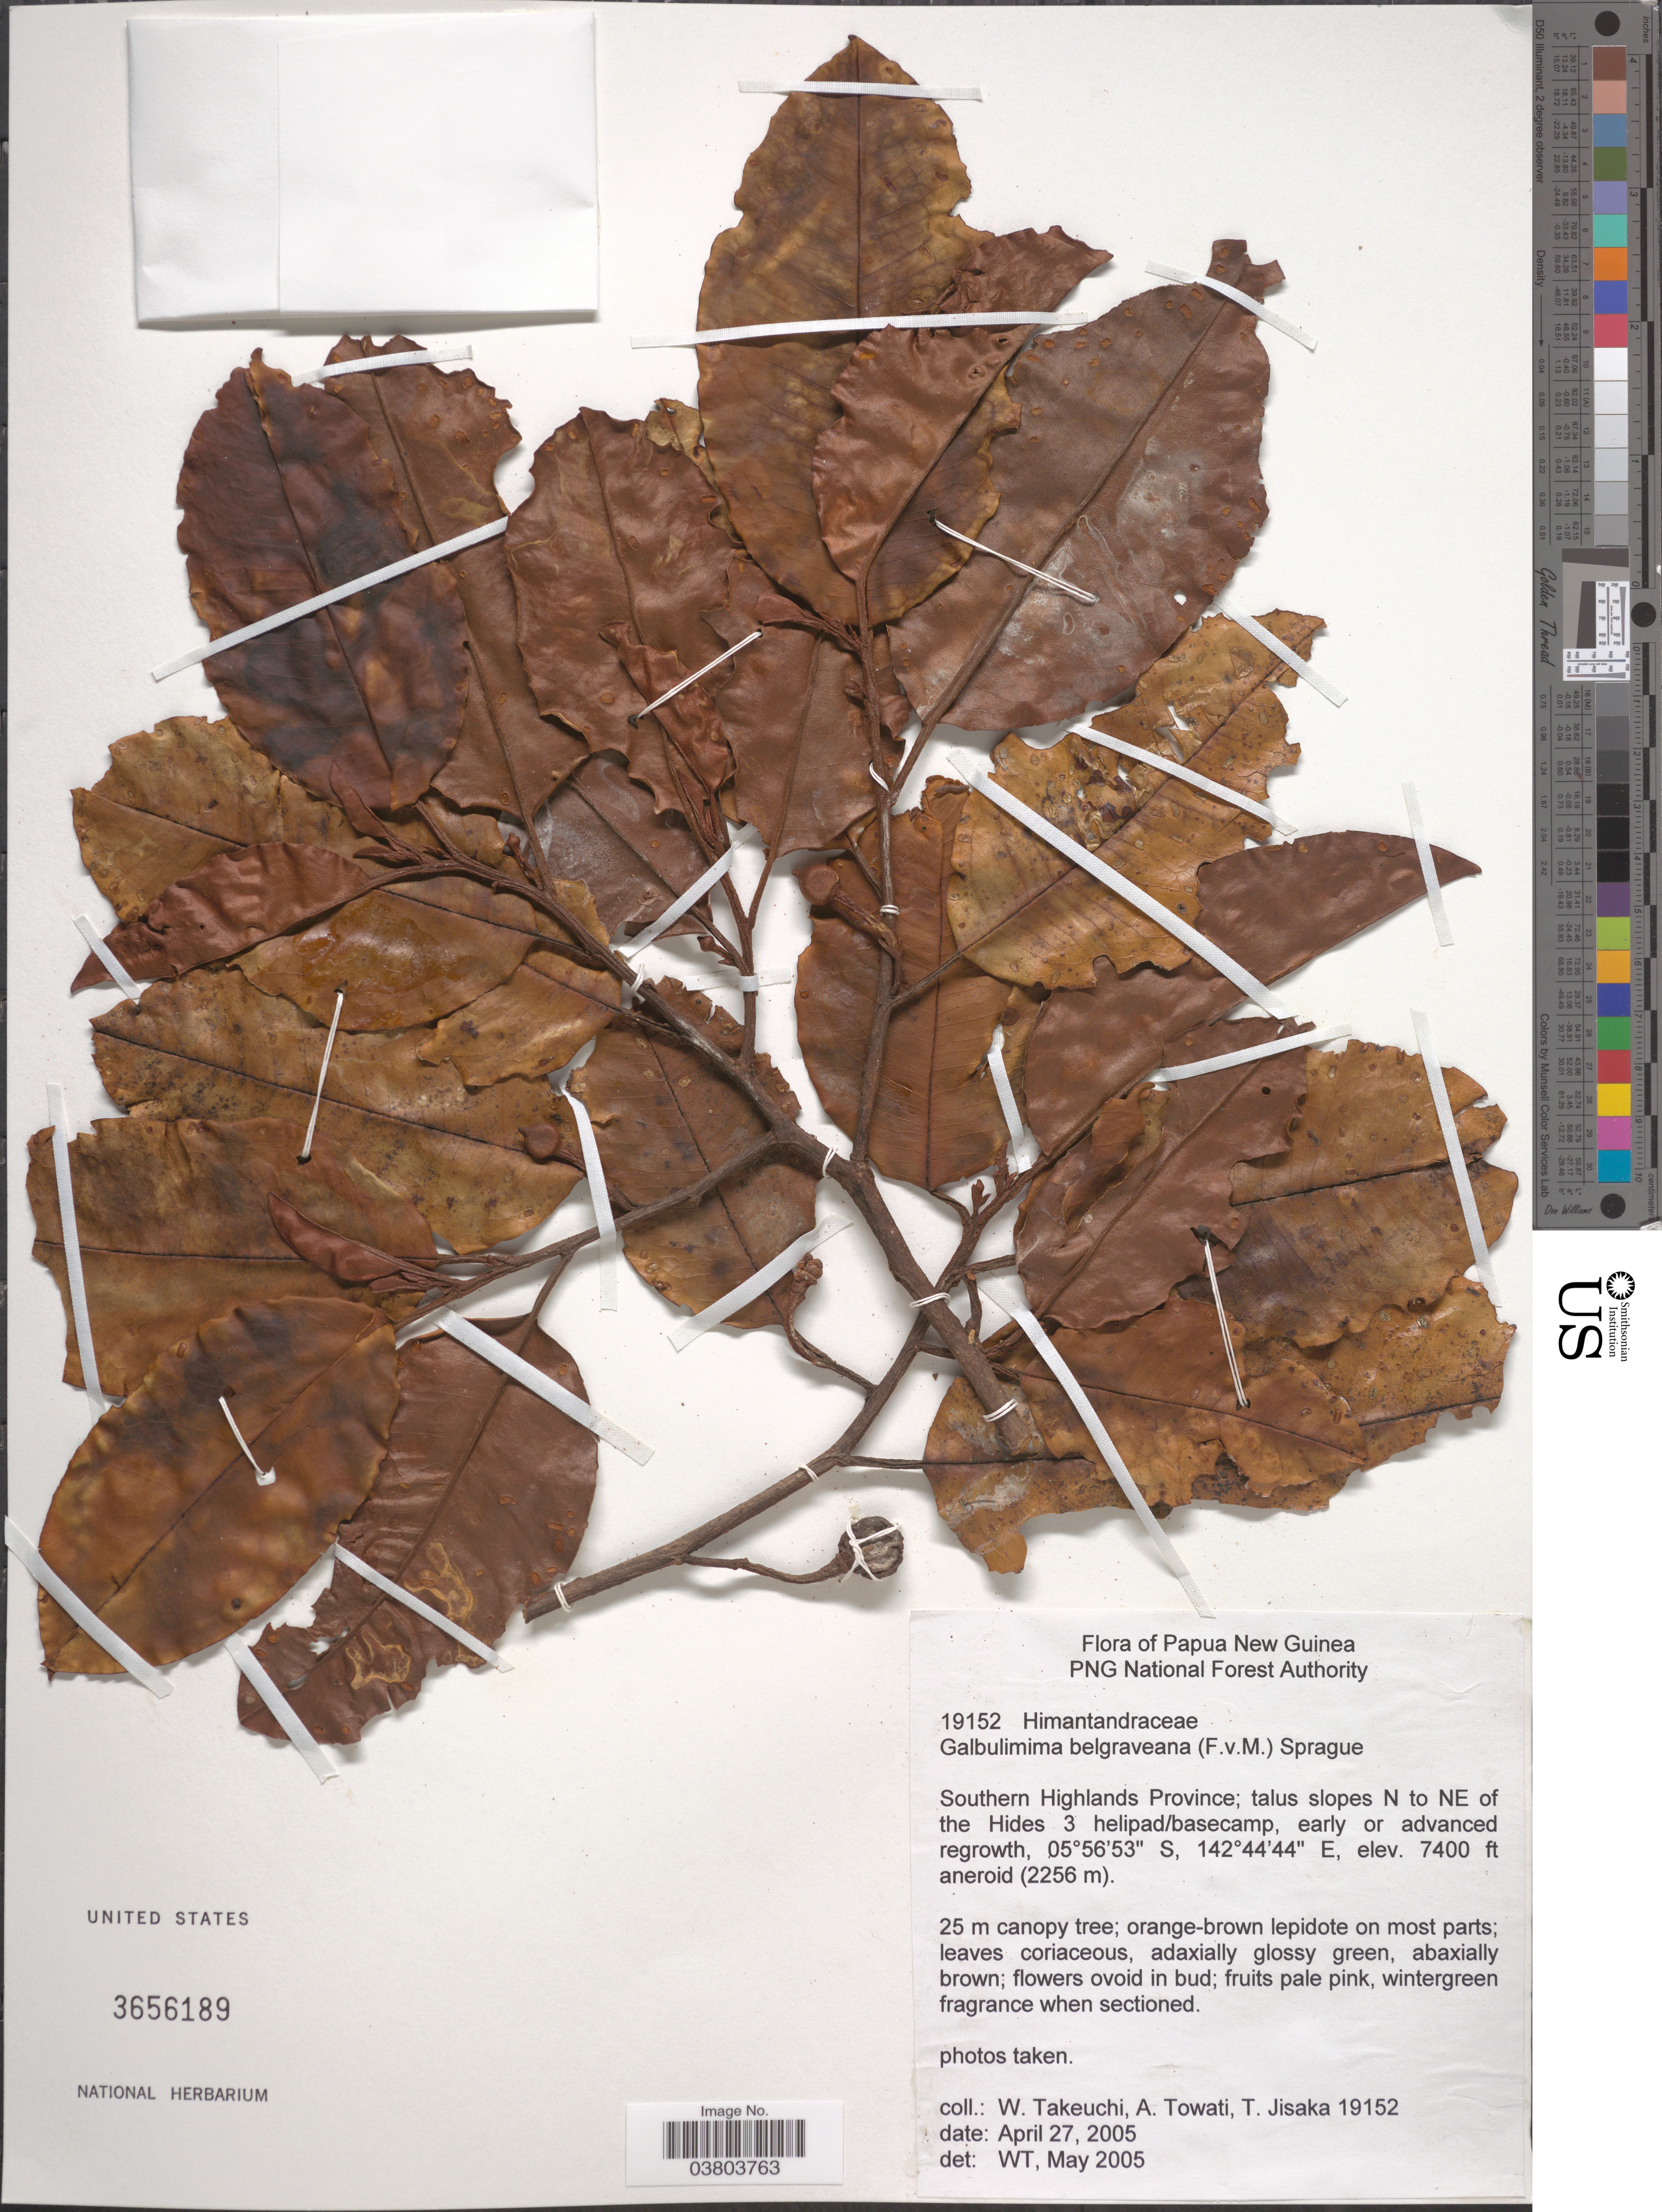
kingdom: Plantae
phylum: Tracheophyta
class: Magnoliopsida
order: Magnoliales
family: Himantandraceae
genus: Galbulimima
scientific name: Galbulimima belgraveana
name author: (F. Muell.) Sprague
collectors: W. Takeuchi, A. Towati & T. Jisaka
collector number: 19152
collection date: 2005-04-27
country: Papua New Guinea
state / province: Southern Highlands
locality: Talus slopes N to NE of the Hides 3 helipad/ basecamp.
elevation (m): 2256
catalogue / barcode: US 3656189